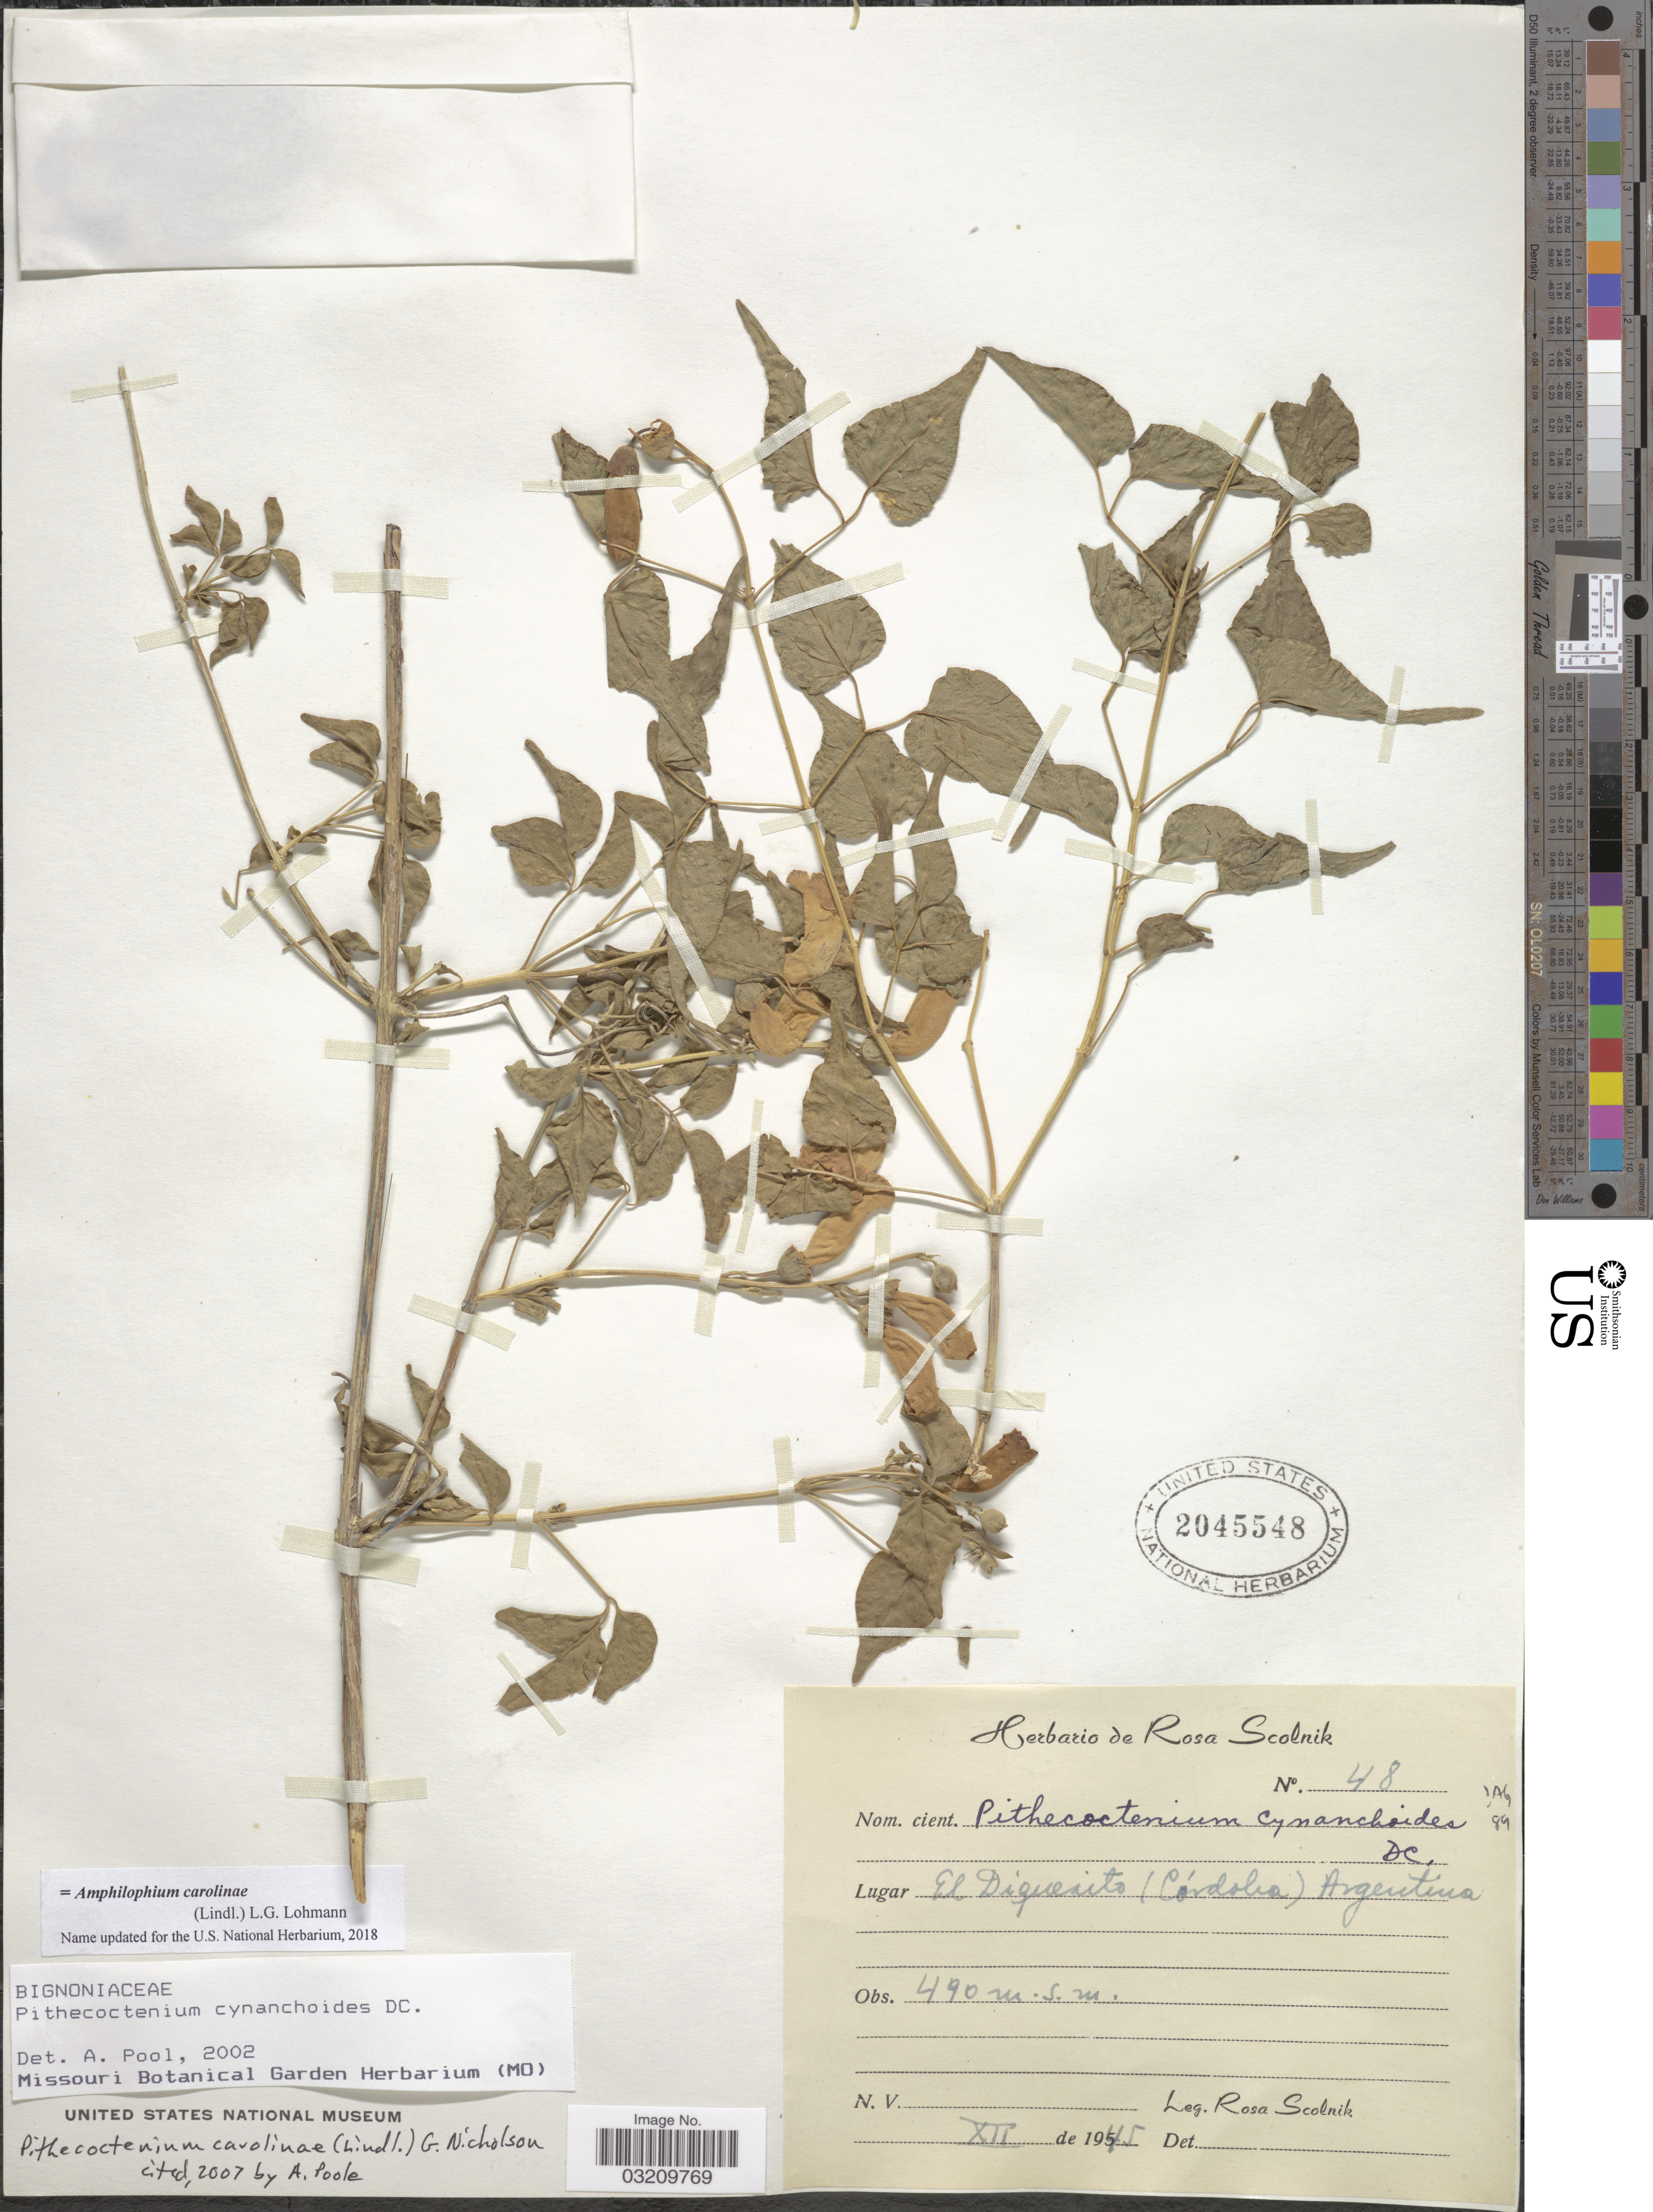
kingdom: Plantae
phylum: Tracheophyta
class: Magnoliopsida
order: Lamiales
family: Bignoniaceae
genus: Amphilophium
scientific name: Amphilophium carolinae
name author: (Lindl.) L.G. Lohmann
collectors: R. Scolnik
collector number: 48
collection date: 1945-12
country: Argentina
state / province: Cordoba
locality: El Diquecito.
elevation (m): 490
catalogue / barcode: US 2045548